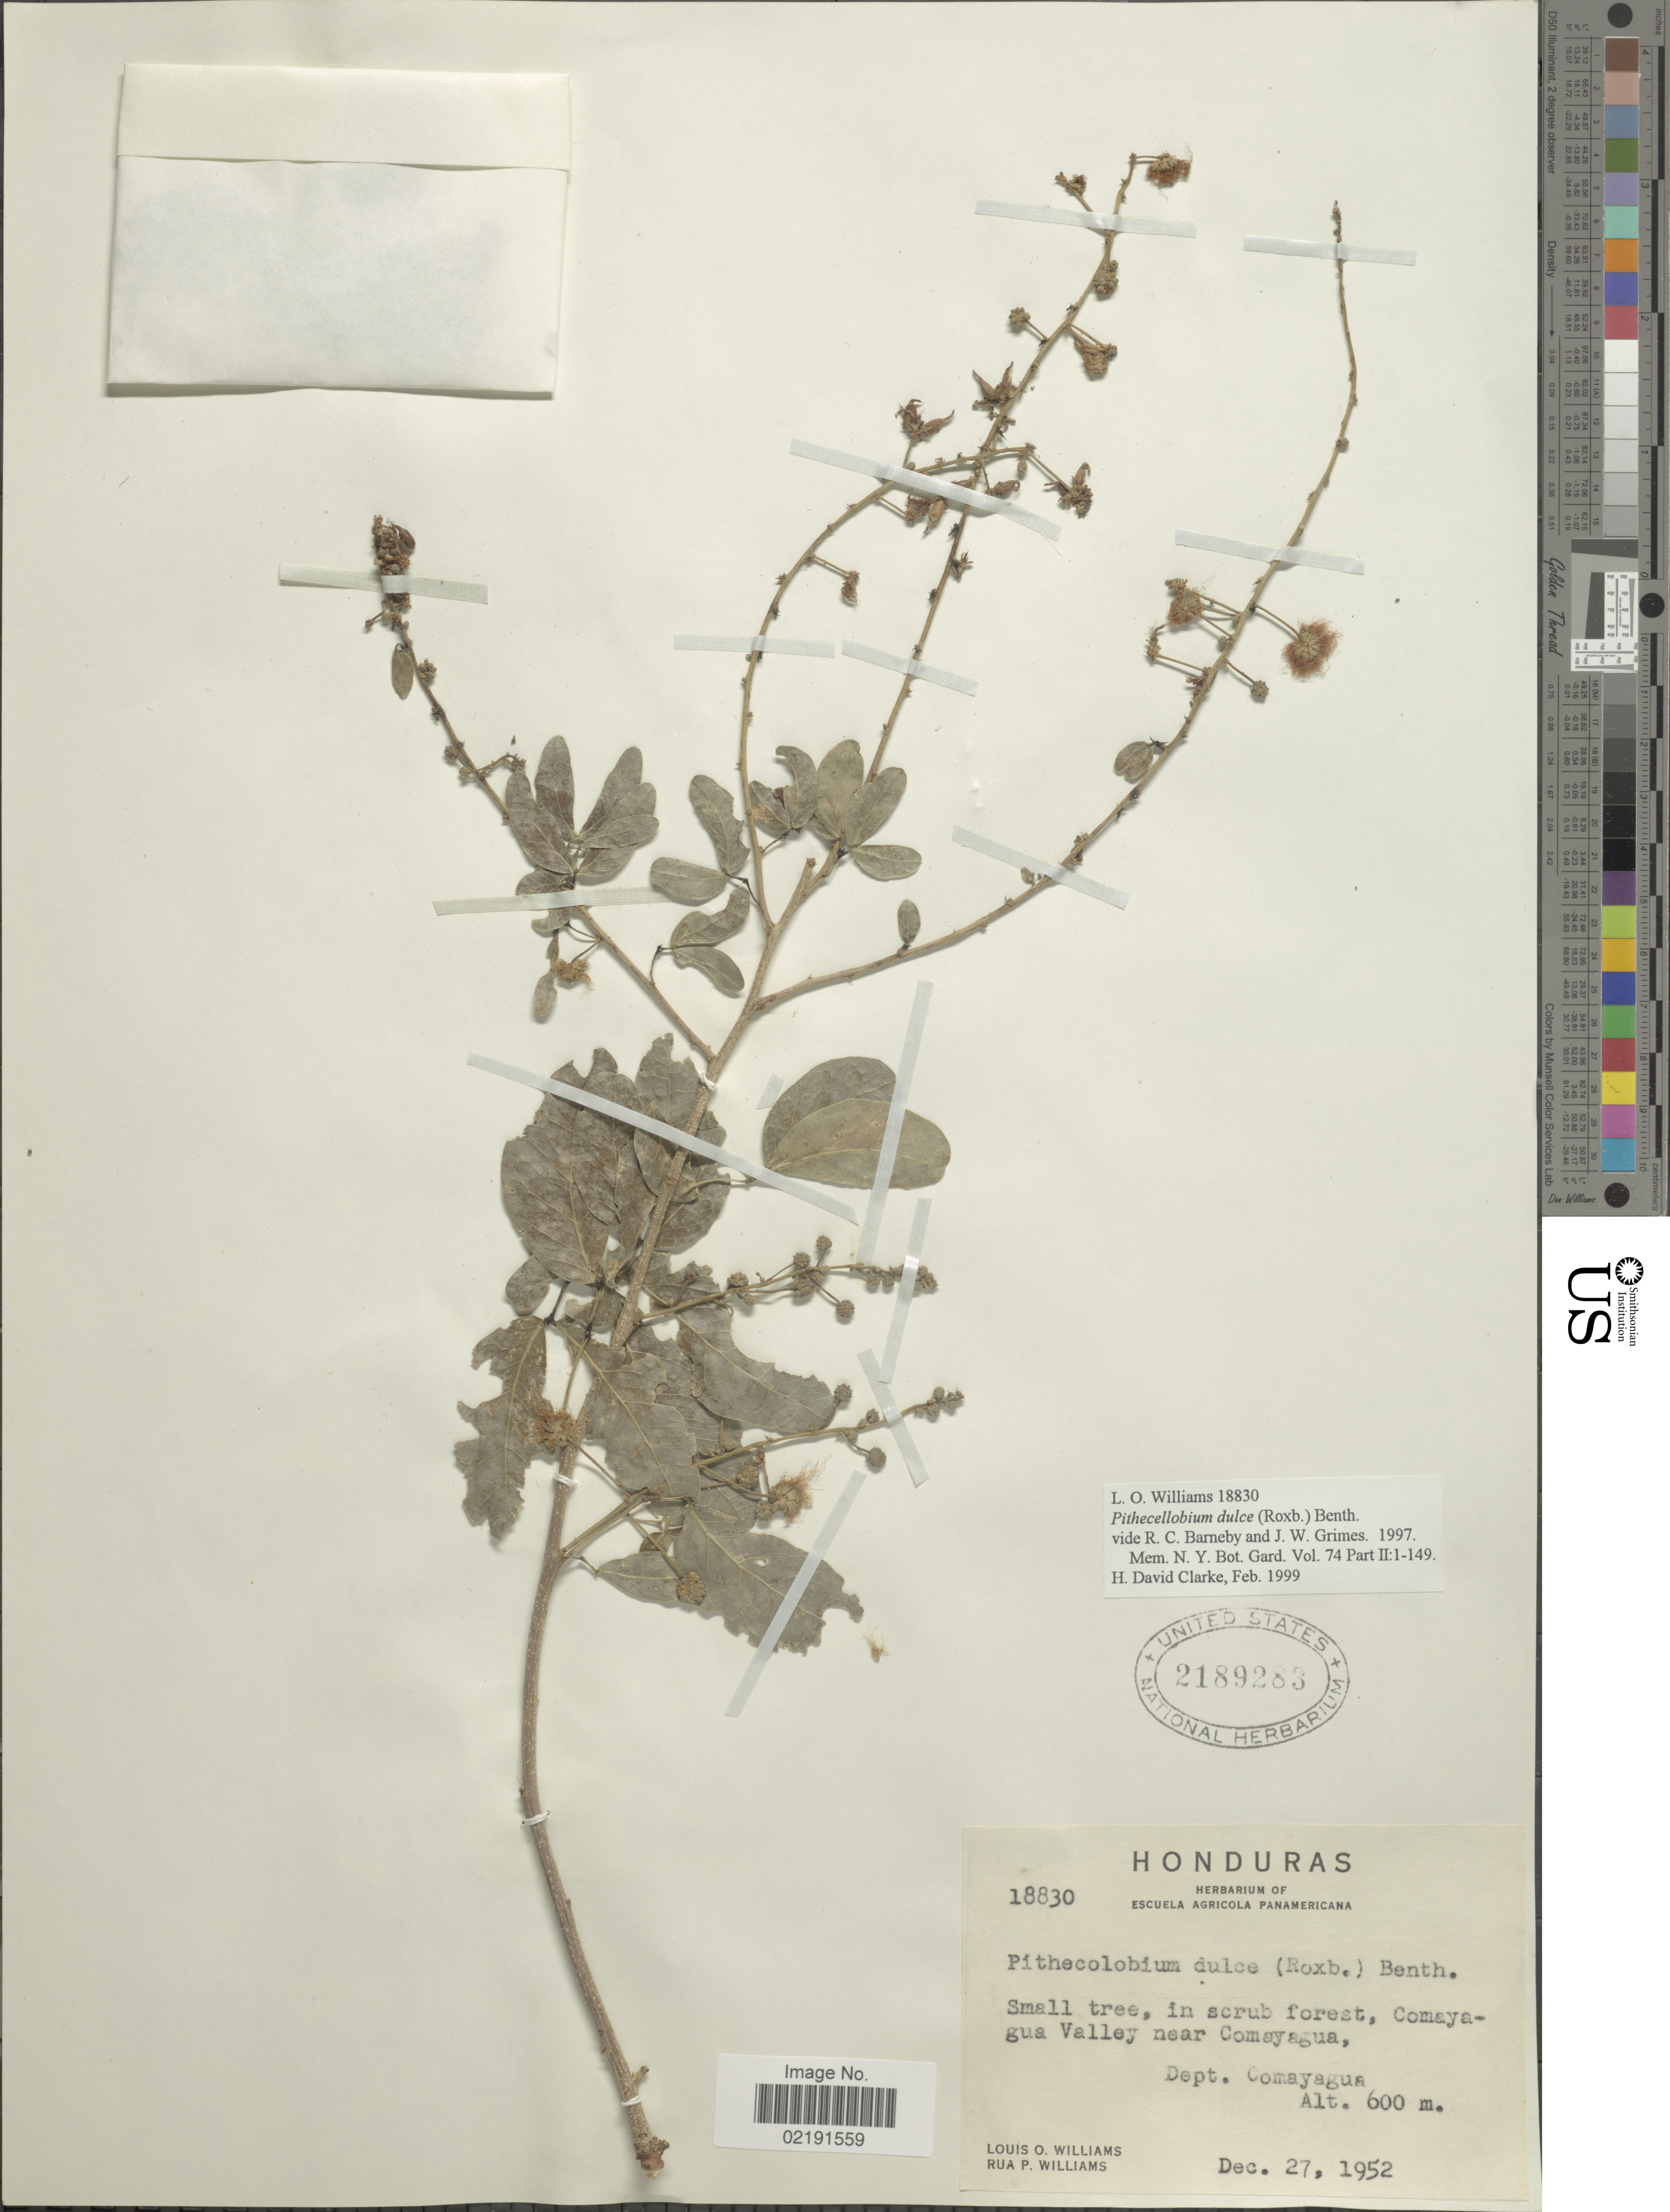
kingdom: Plantae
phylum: Tracheophyta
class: Magnoliopsida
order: Fabales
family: Fabaceae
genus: Pithecellobium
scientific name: Pithecellobium dulce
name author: (Roxb.) Benth.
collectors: L. O. Williams & R. P. Williams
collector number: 18830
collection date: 1952-12-27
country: Honduras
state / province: Comayagua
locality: Comayagua Valley near Comayagua, Dept. Comayagua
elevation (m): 600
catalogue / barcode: US 2189283